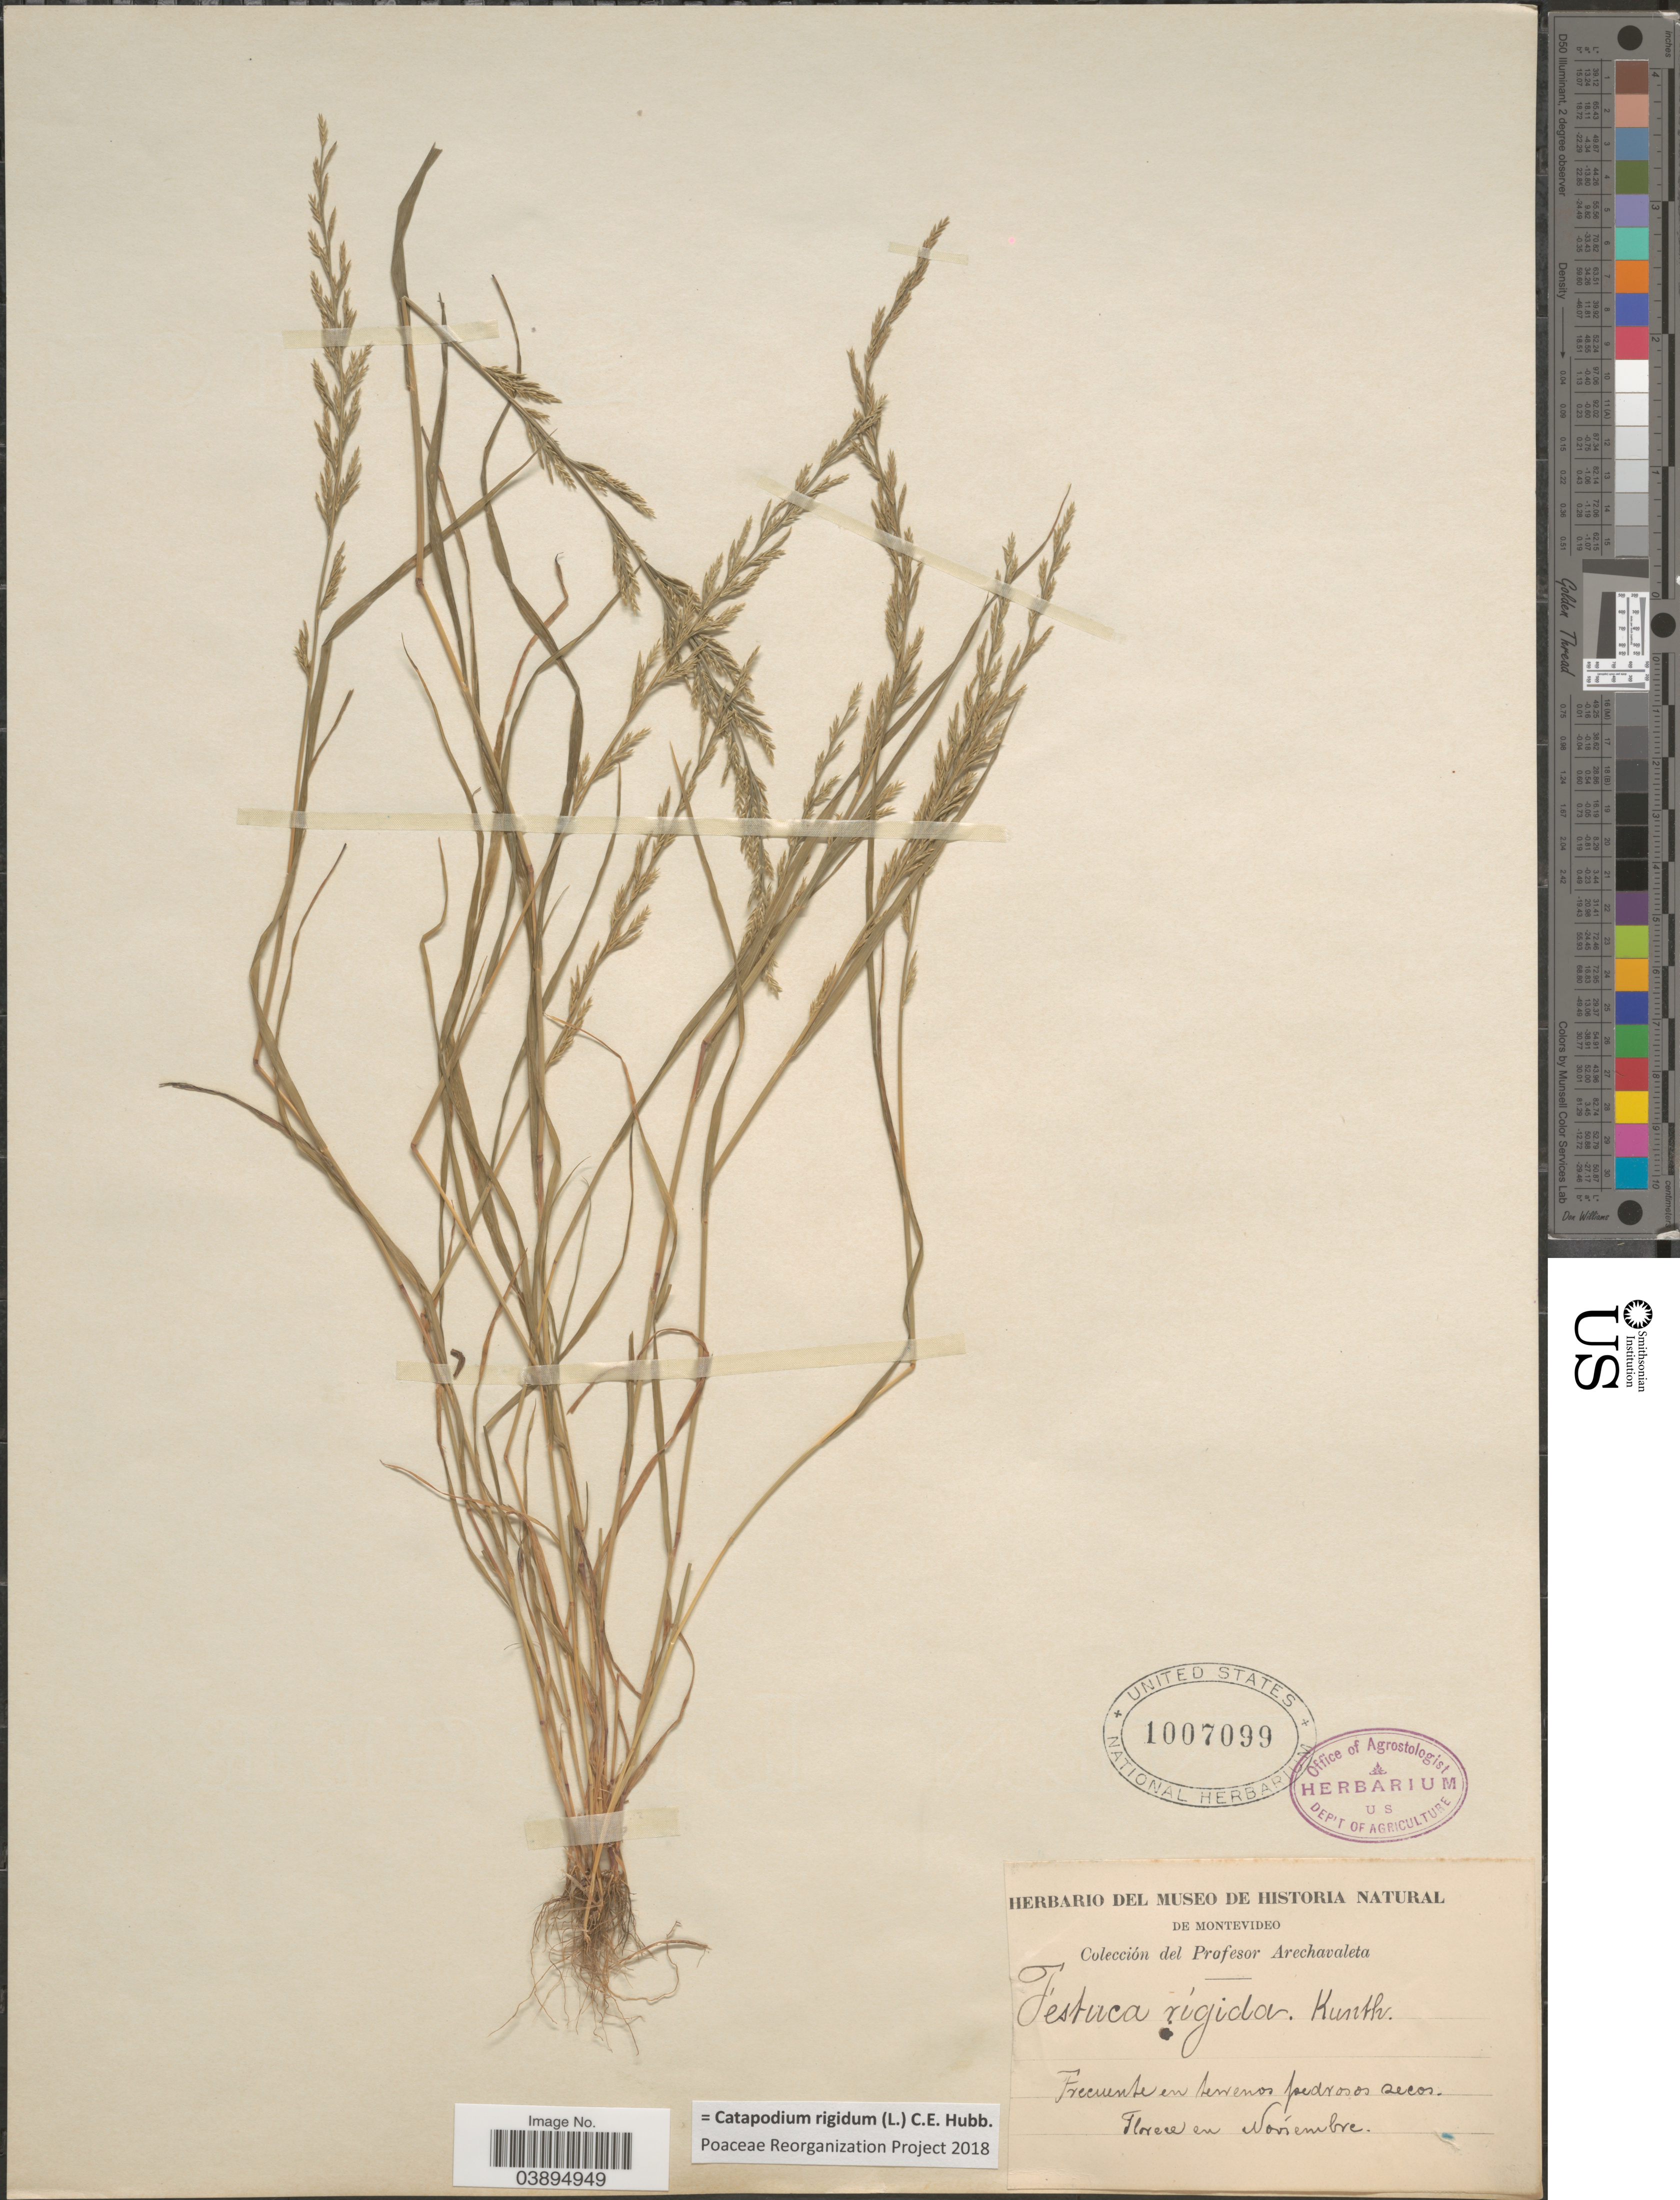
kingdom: Plantae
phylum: Tracheophyta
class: Liliopsida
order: Poales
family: Poaceae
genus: Catapodium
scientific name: Catapodium rigidum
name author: (L.) C.E. Hubb.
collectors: Arechavaleta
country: Uruguay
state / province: Montevideo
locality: Frecuente en tenenos pedrosos secos.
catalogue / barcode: US 1007099